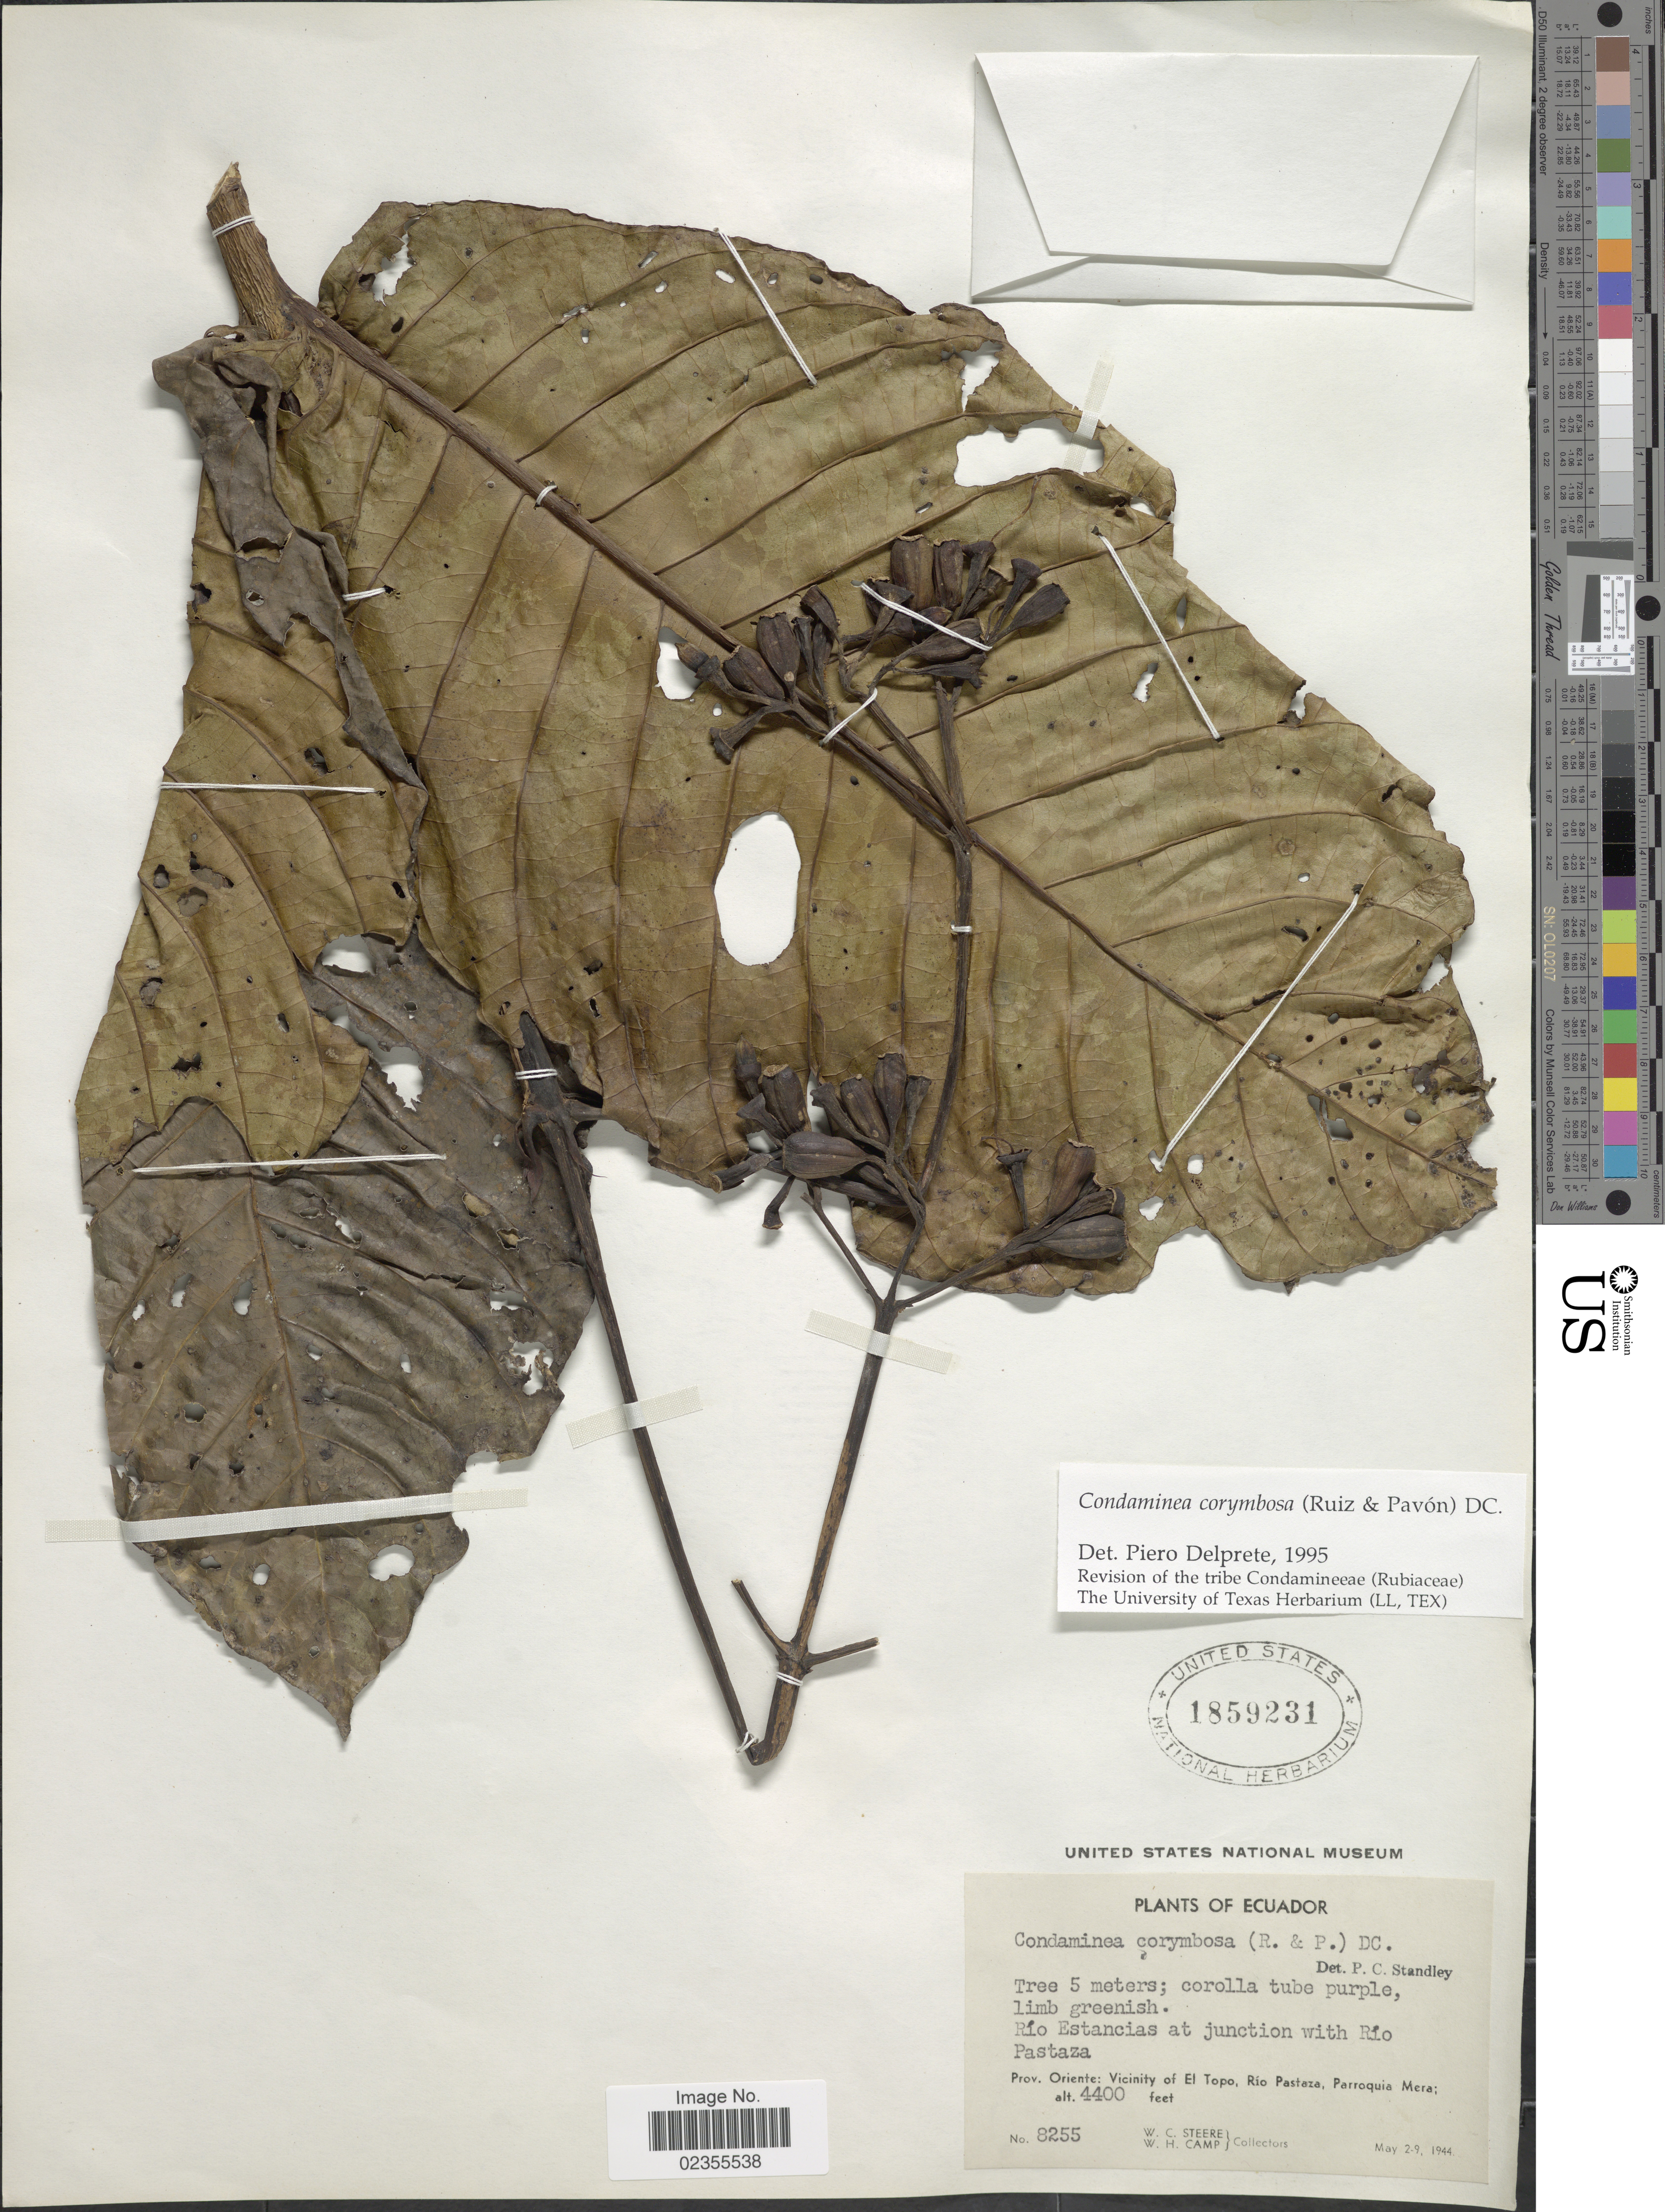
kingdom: Plantae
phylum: Tracheophyta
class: Magnoliopsida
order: Gentianales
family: Rubiaceae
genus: Condaminea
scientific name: Condaminea corymbosa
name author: (Ruiz & Pav.) DC.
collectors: W. C. Steere & W. H. Camp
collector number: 8255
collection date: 1944-05-02/1944-05-09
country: Ecuador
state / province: Pastaza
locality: Rio Estancias at junction with Rio Pastaza. Prov. Oriente: Vicinity of El Topo, Rio Pastaza, Parroquia Mera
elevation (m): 1341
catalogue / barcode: US 1859231